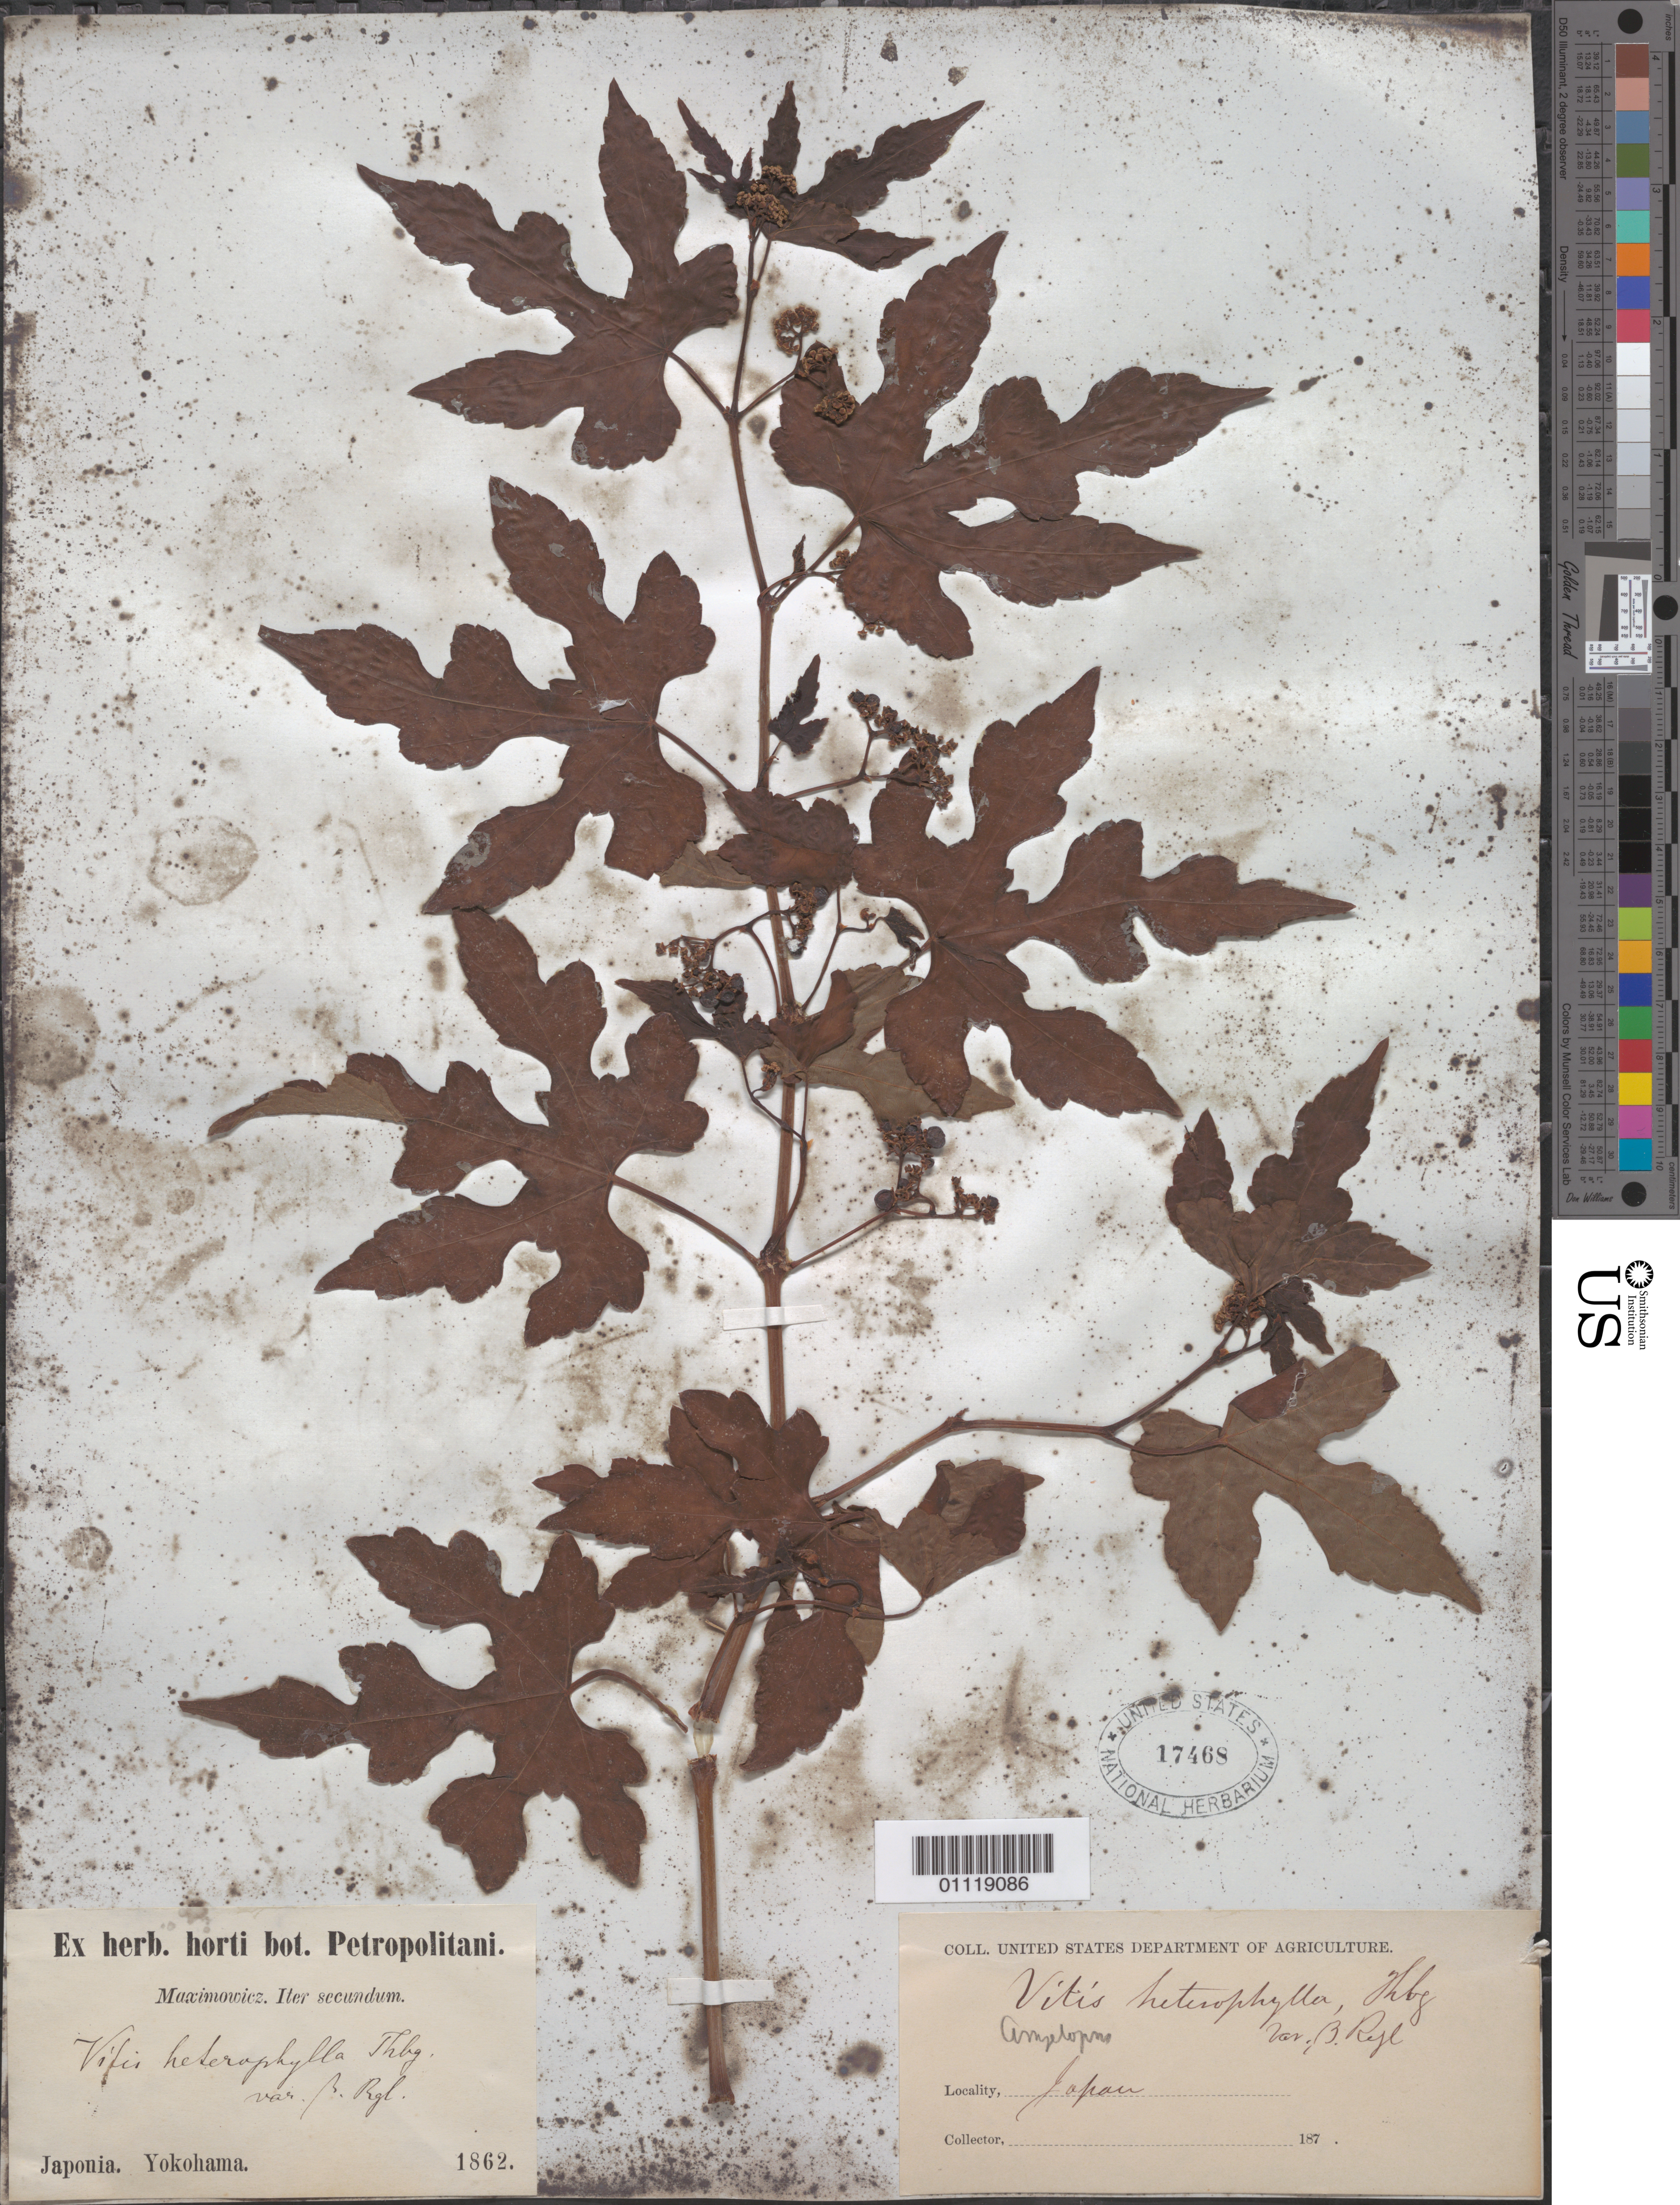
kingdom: Plantae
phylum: Tracheophyta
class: Magnoliopsida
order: Vitales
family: Vitaceae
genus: Ampelopsis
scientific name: Ampelopsis glandulosa var. heterophylla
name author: (Thunb.) Momiy.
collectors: ex Herb. Horti Bot. Petropolitani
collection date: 1862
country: Japan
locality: Yokohama.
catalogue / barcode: US 17468